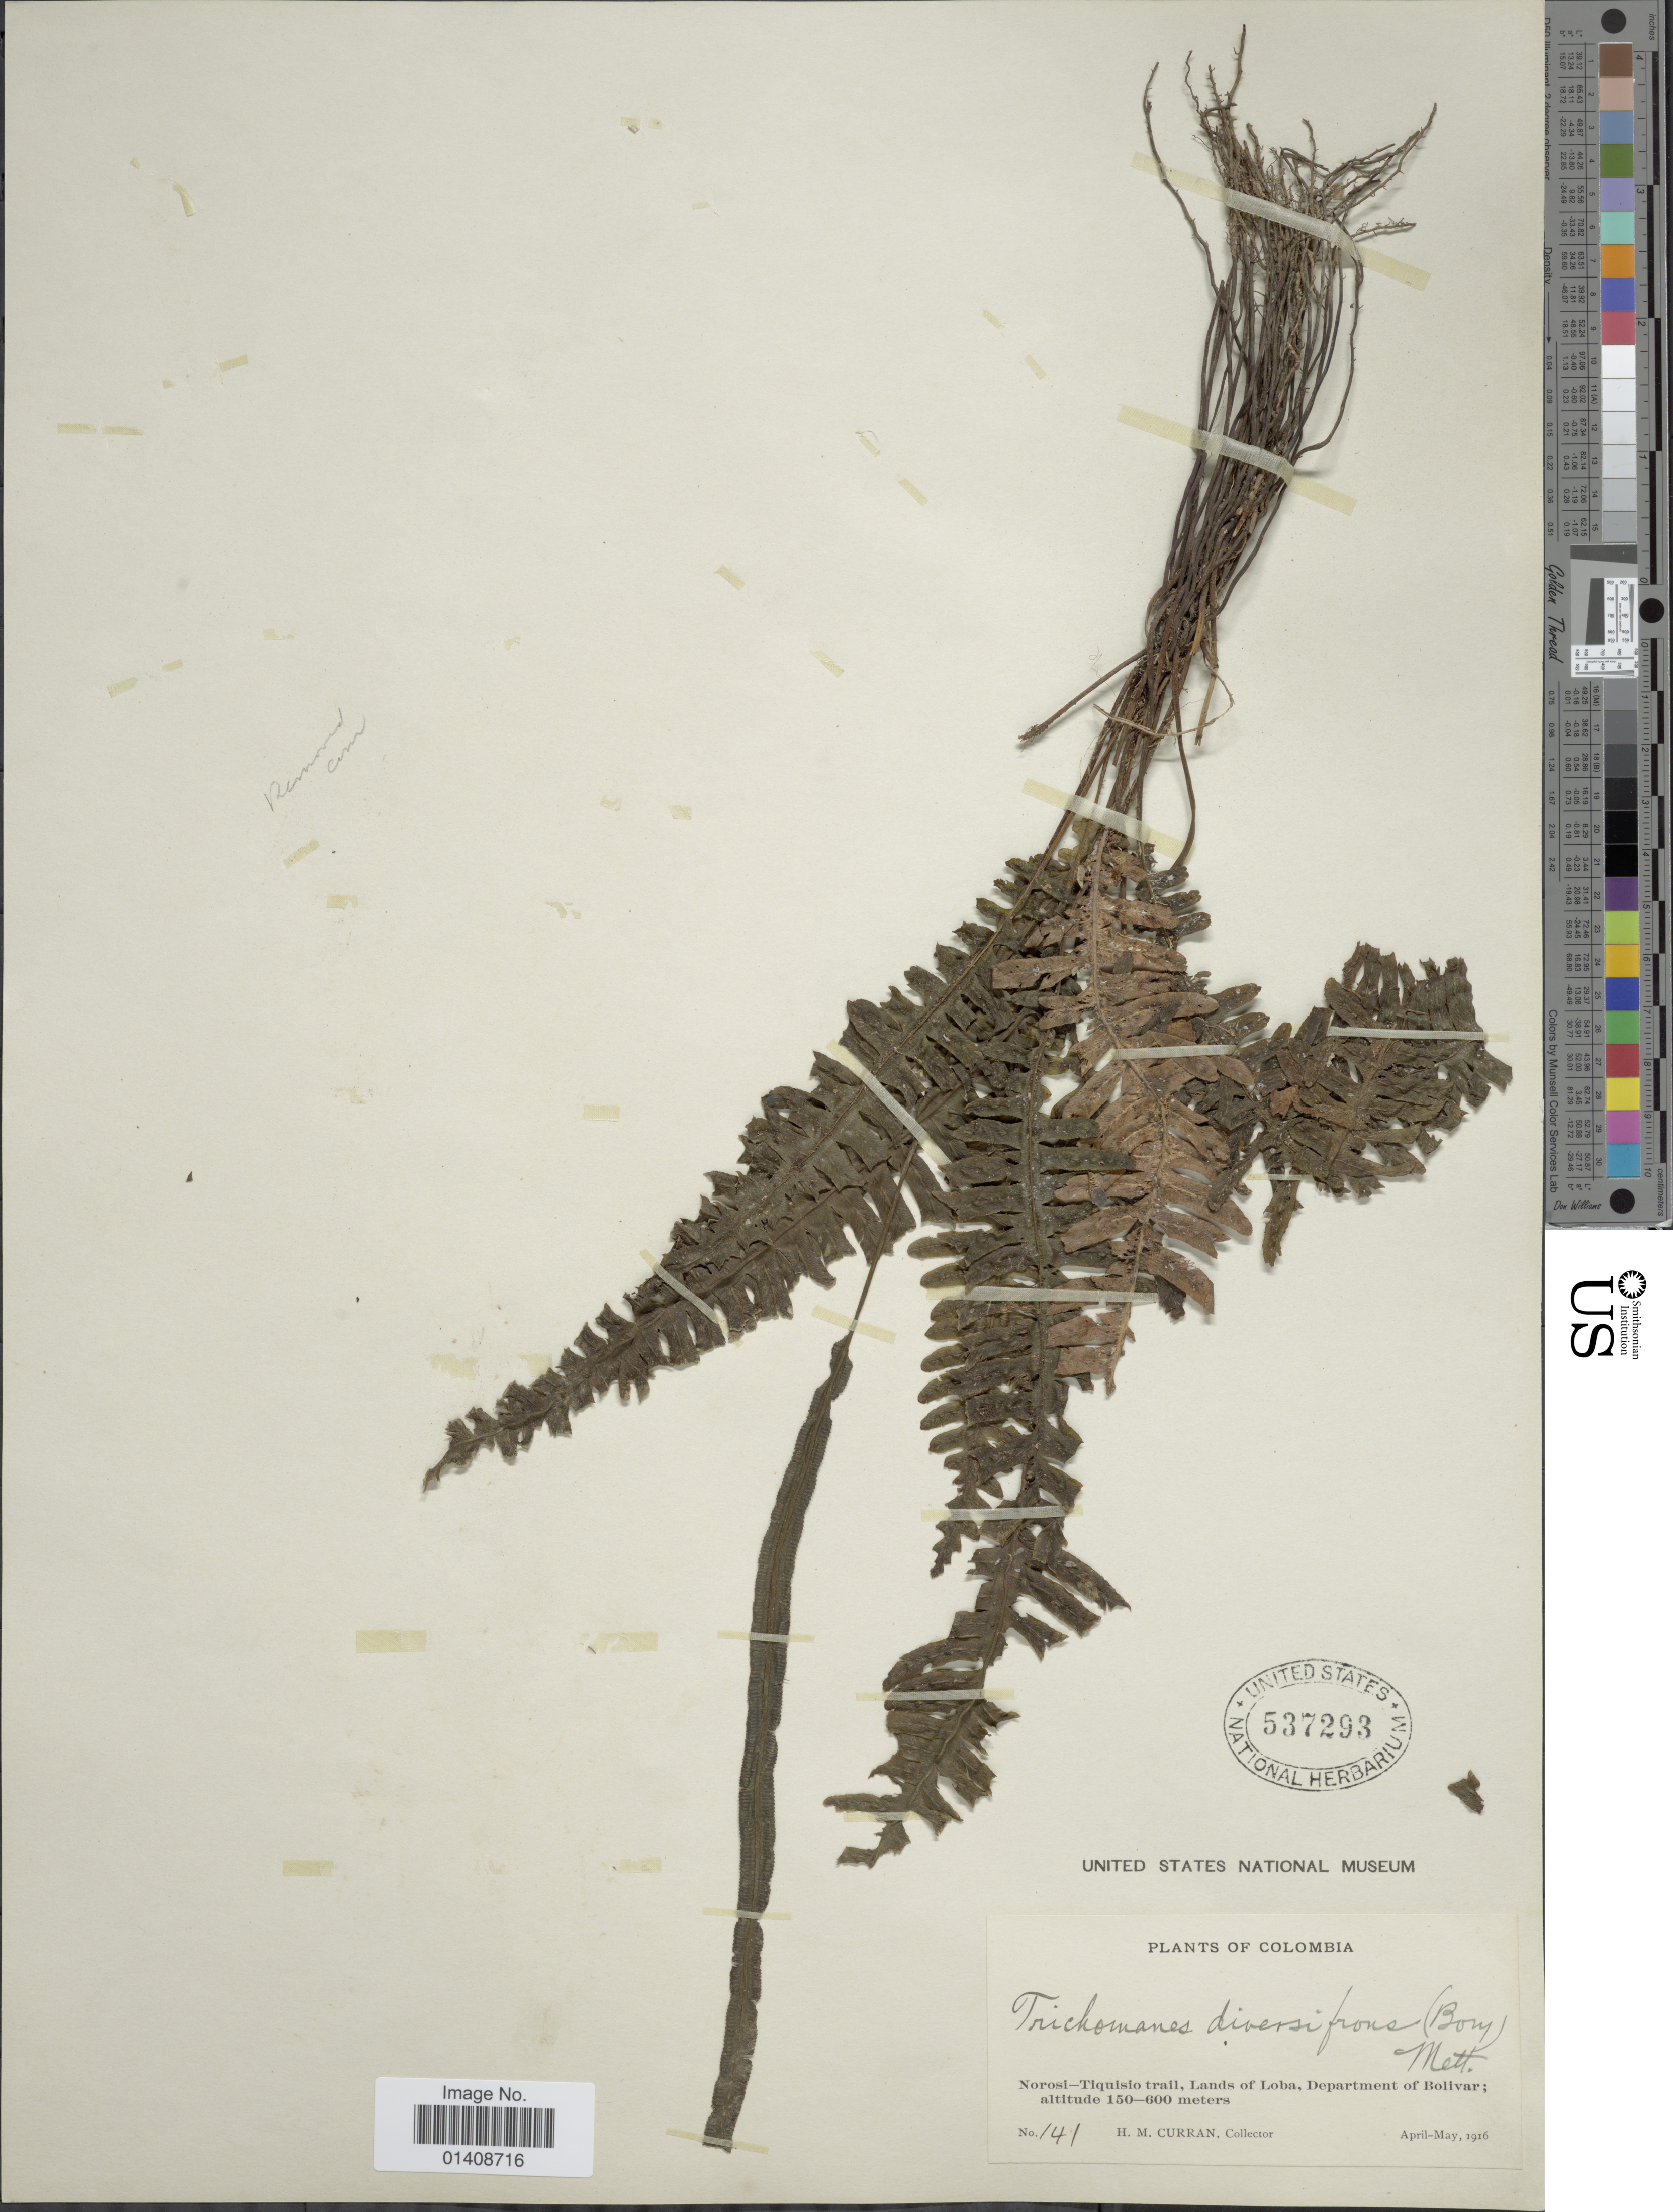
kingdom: Plantae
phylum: Tracheophyta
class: Polypodiopsida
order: Hymenophyllales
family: Hymenophyllaceae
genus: Trichomanes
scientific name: Trichomanes diversifrons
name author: (Bory) Mett. ex Sadeb.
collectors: H. M. Curran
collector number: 141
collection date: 1916-04/1916-05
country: Colombia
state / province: Bolívar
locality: Norosi-Tiquisio trail, lands of Loba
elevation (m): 150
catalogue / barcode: US 537293